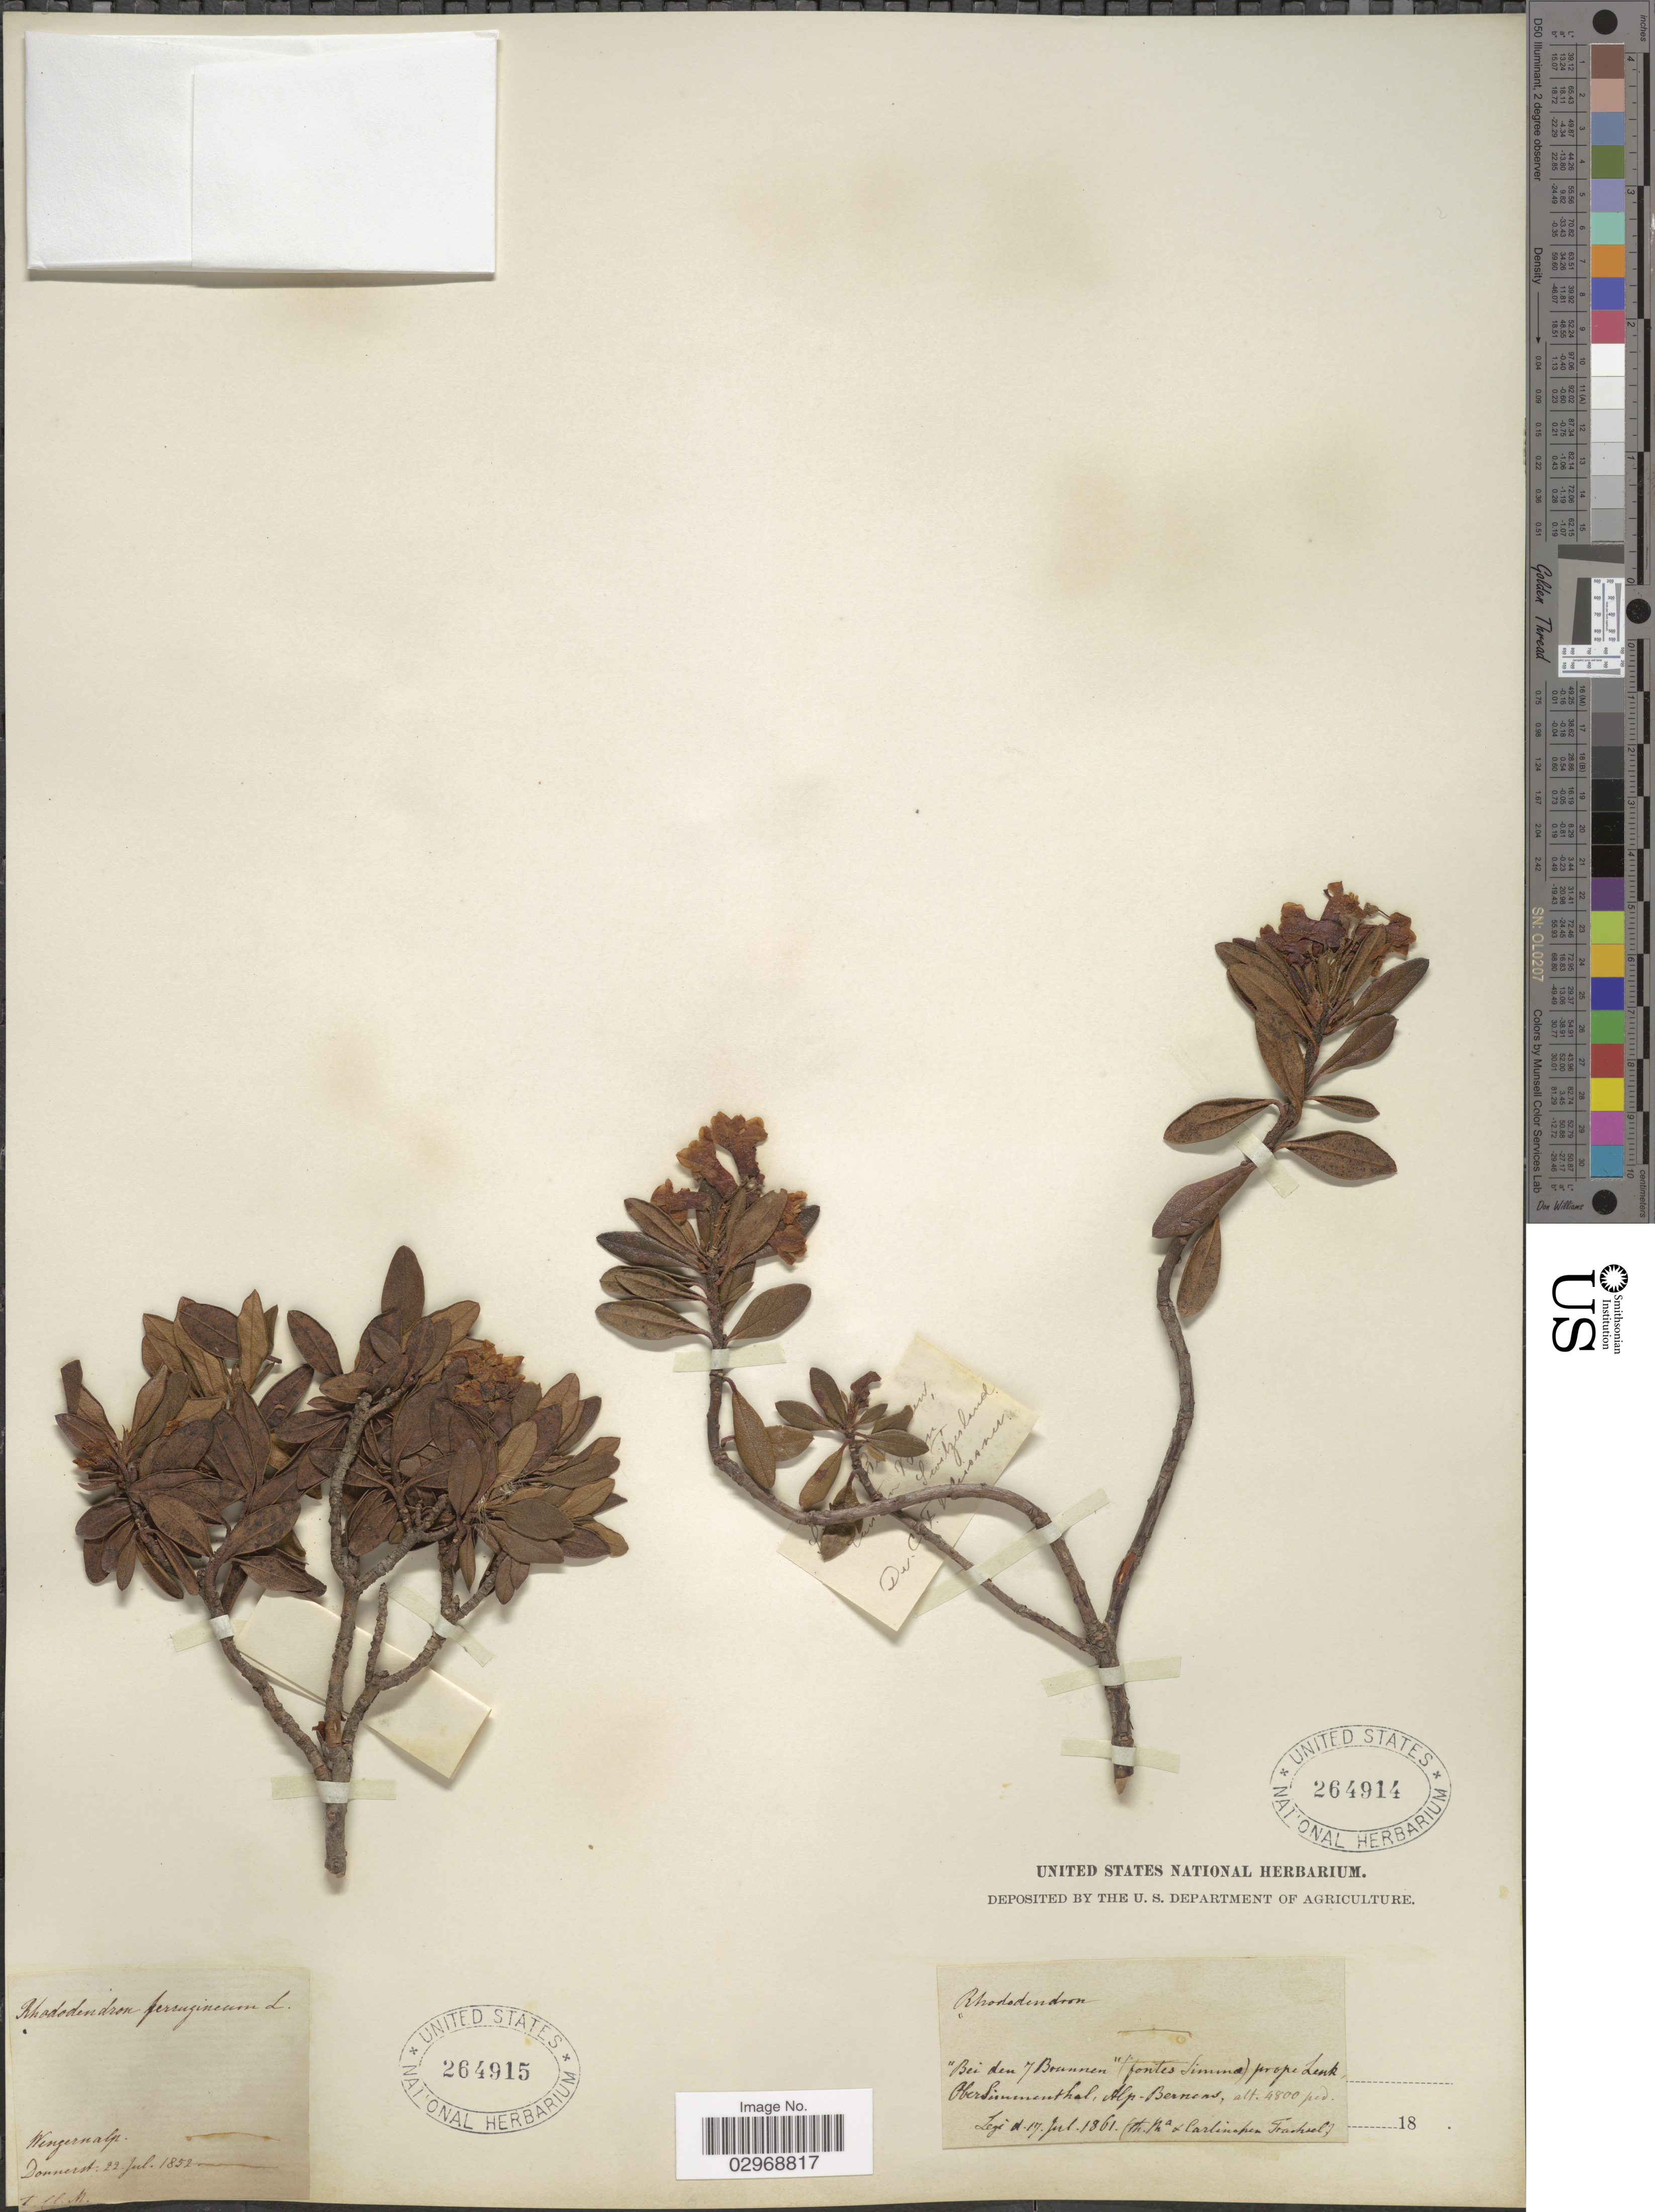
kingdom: Plantae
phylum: Tracheophyta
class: Magnoliopsida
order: Ericales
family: Ericaceae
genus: Rhododendron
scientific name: Rhododendron ferrugineum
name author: L.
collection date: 1852-07-22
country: Switzerland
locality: Wengernalp.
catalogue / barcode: US 264915